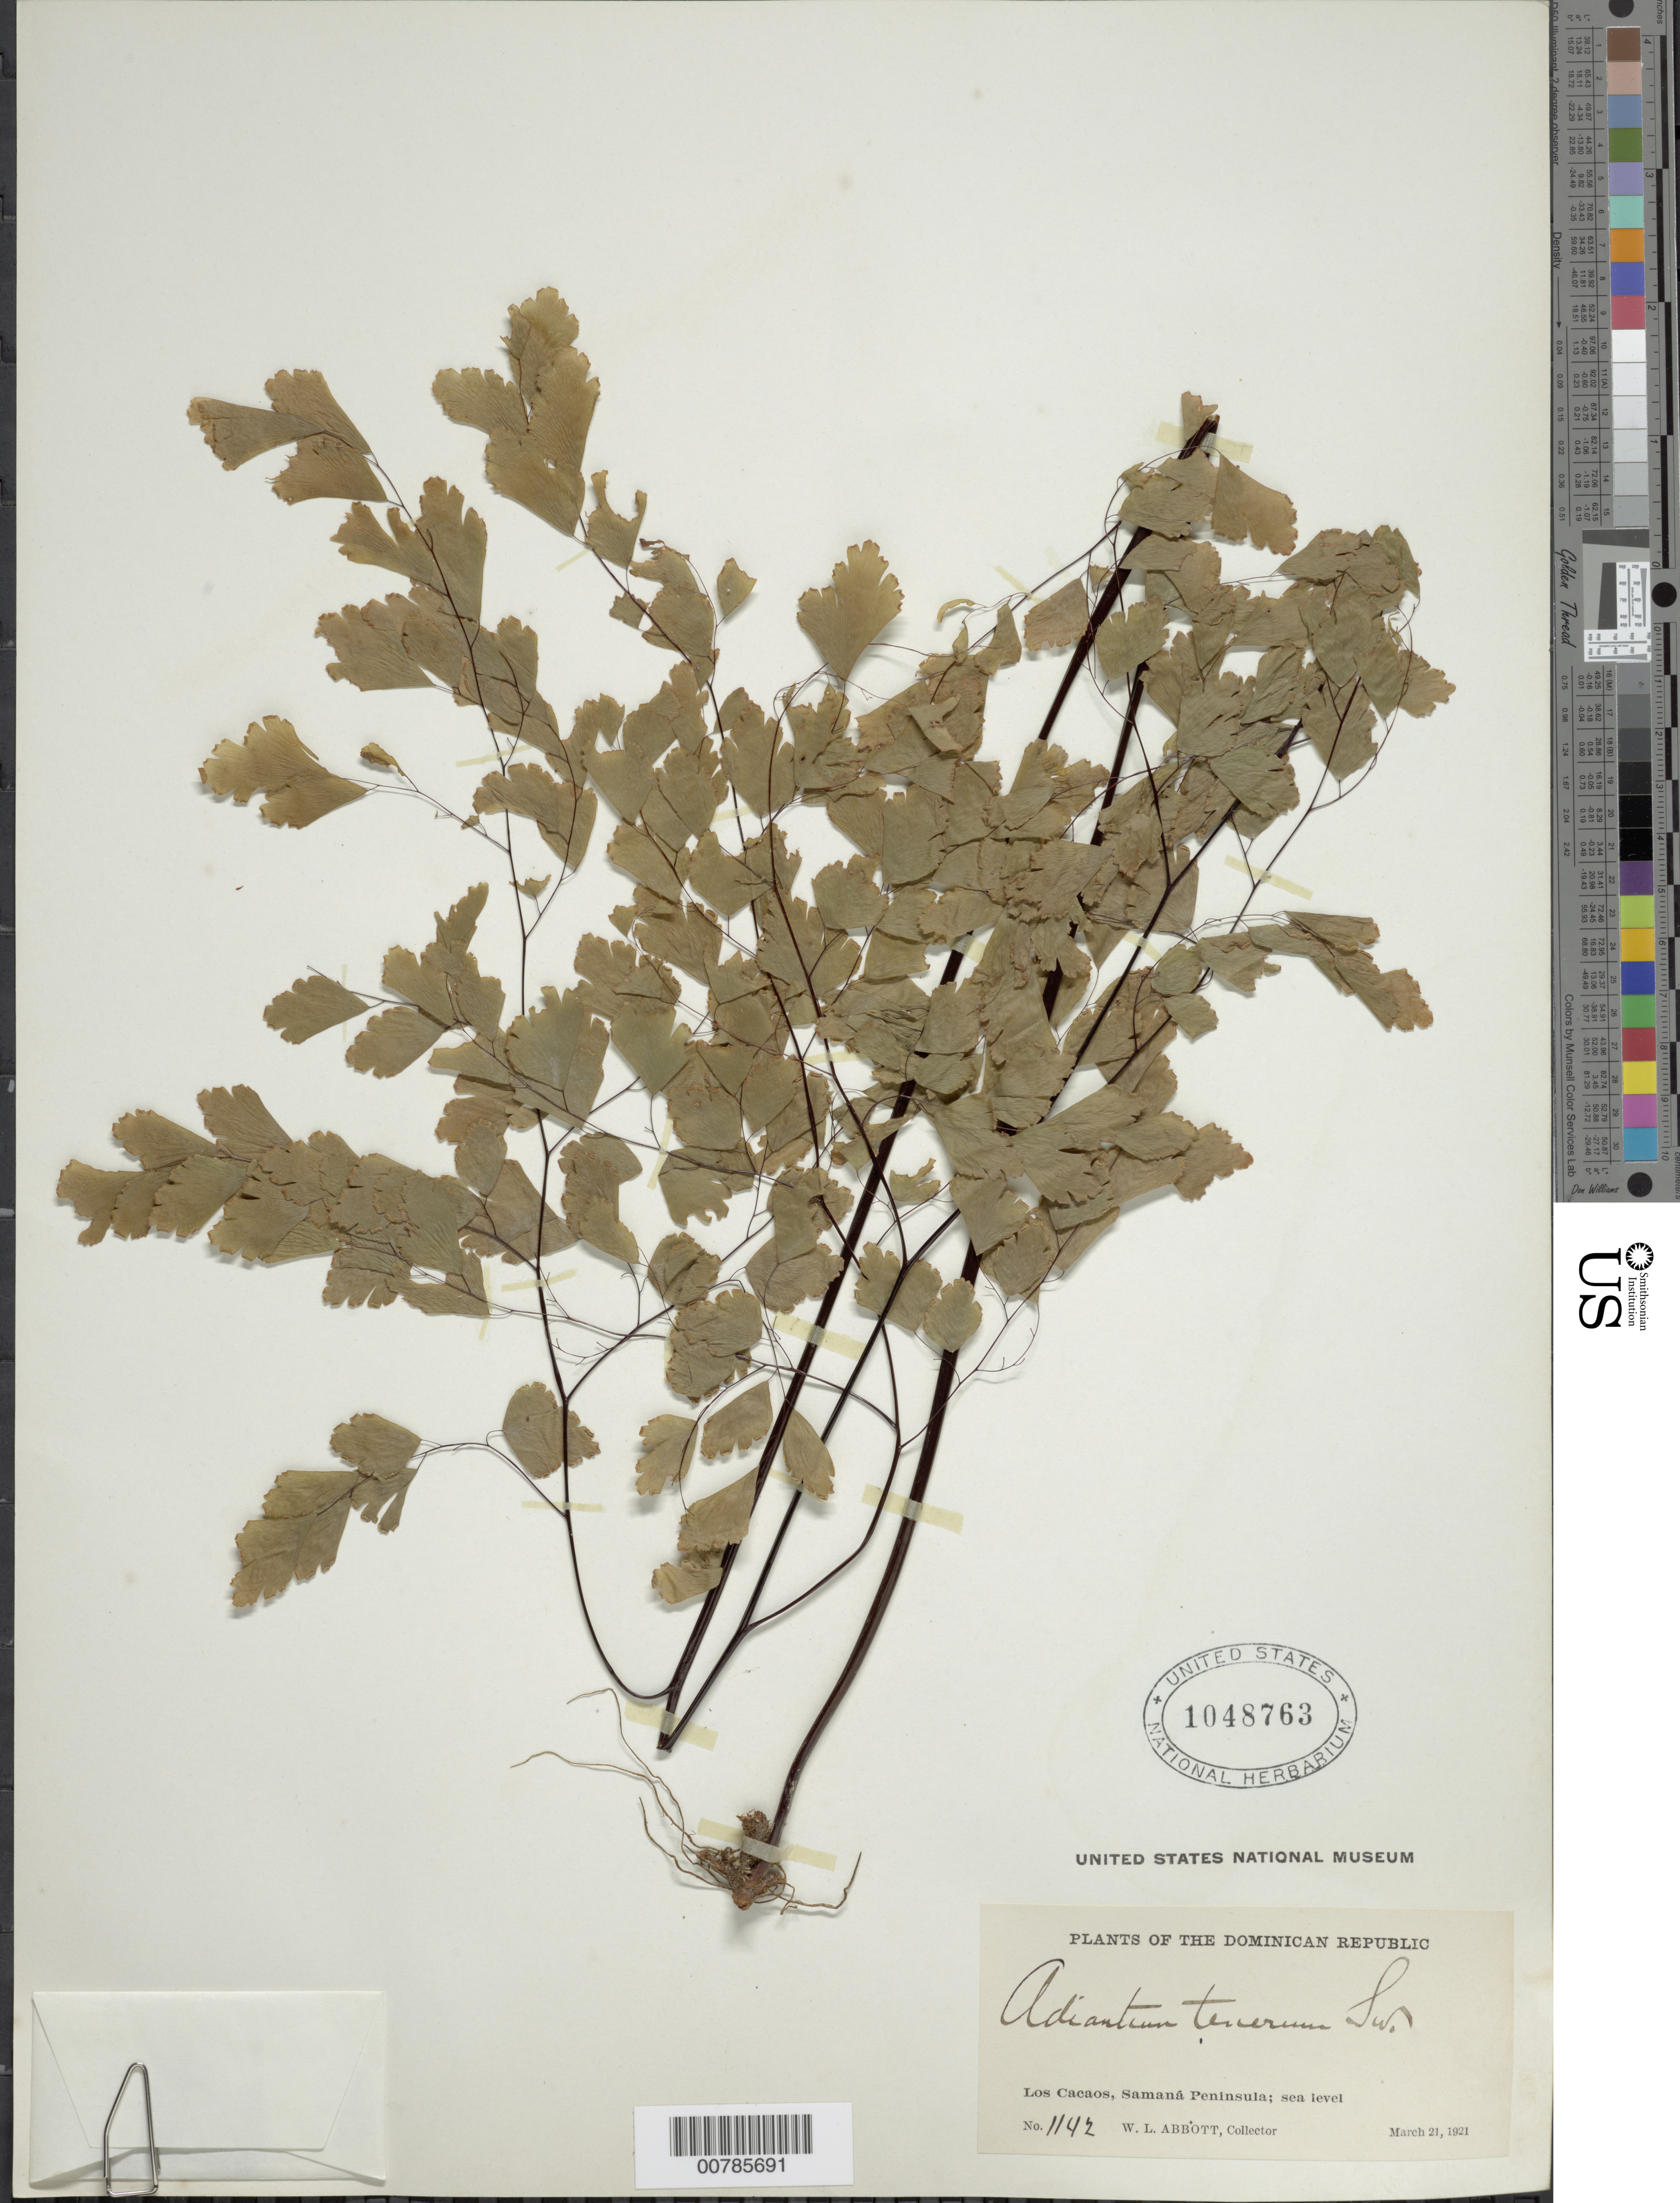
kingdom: Plantae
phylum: Tracheophyta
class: Polypodiopsida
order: Polypodiales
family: Pteridaceae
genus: Adiantum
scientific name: Adiantum tenerum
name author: Sw.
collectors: W. L. Abbott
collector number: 1142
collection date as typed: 21 Mar 1910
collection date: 1910-03-21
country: Dominican Republic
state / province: Samana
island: Hispaniola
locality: Los Cacaos, Samaná Peninsula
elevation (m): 0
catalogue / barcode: US 1048763